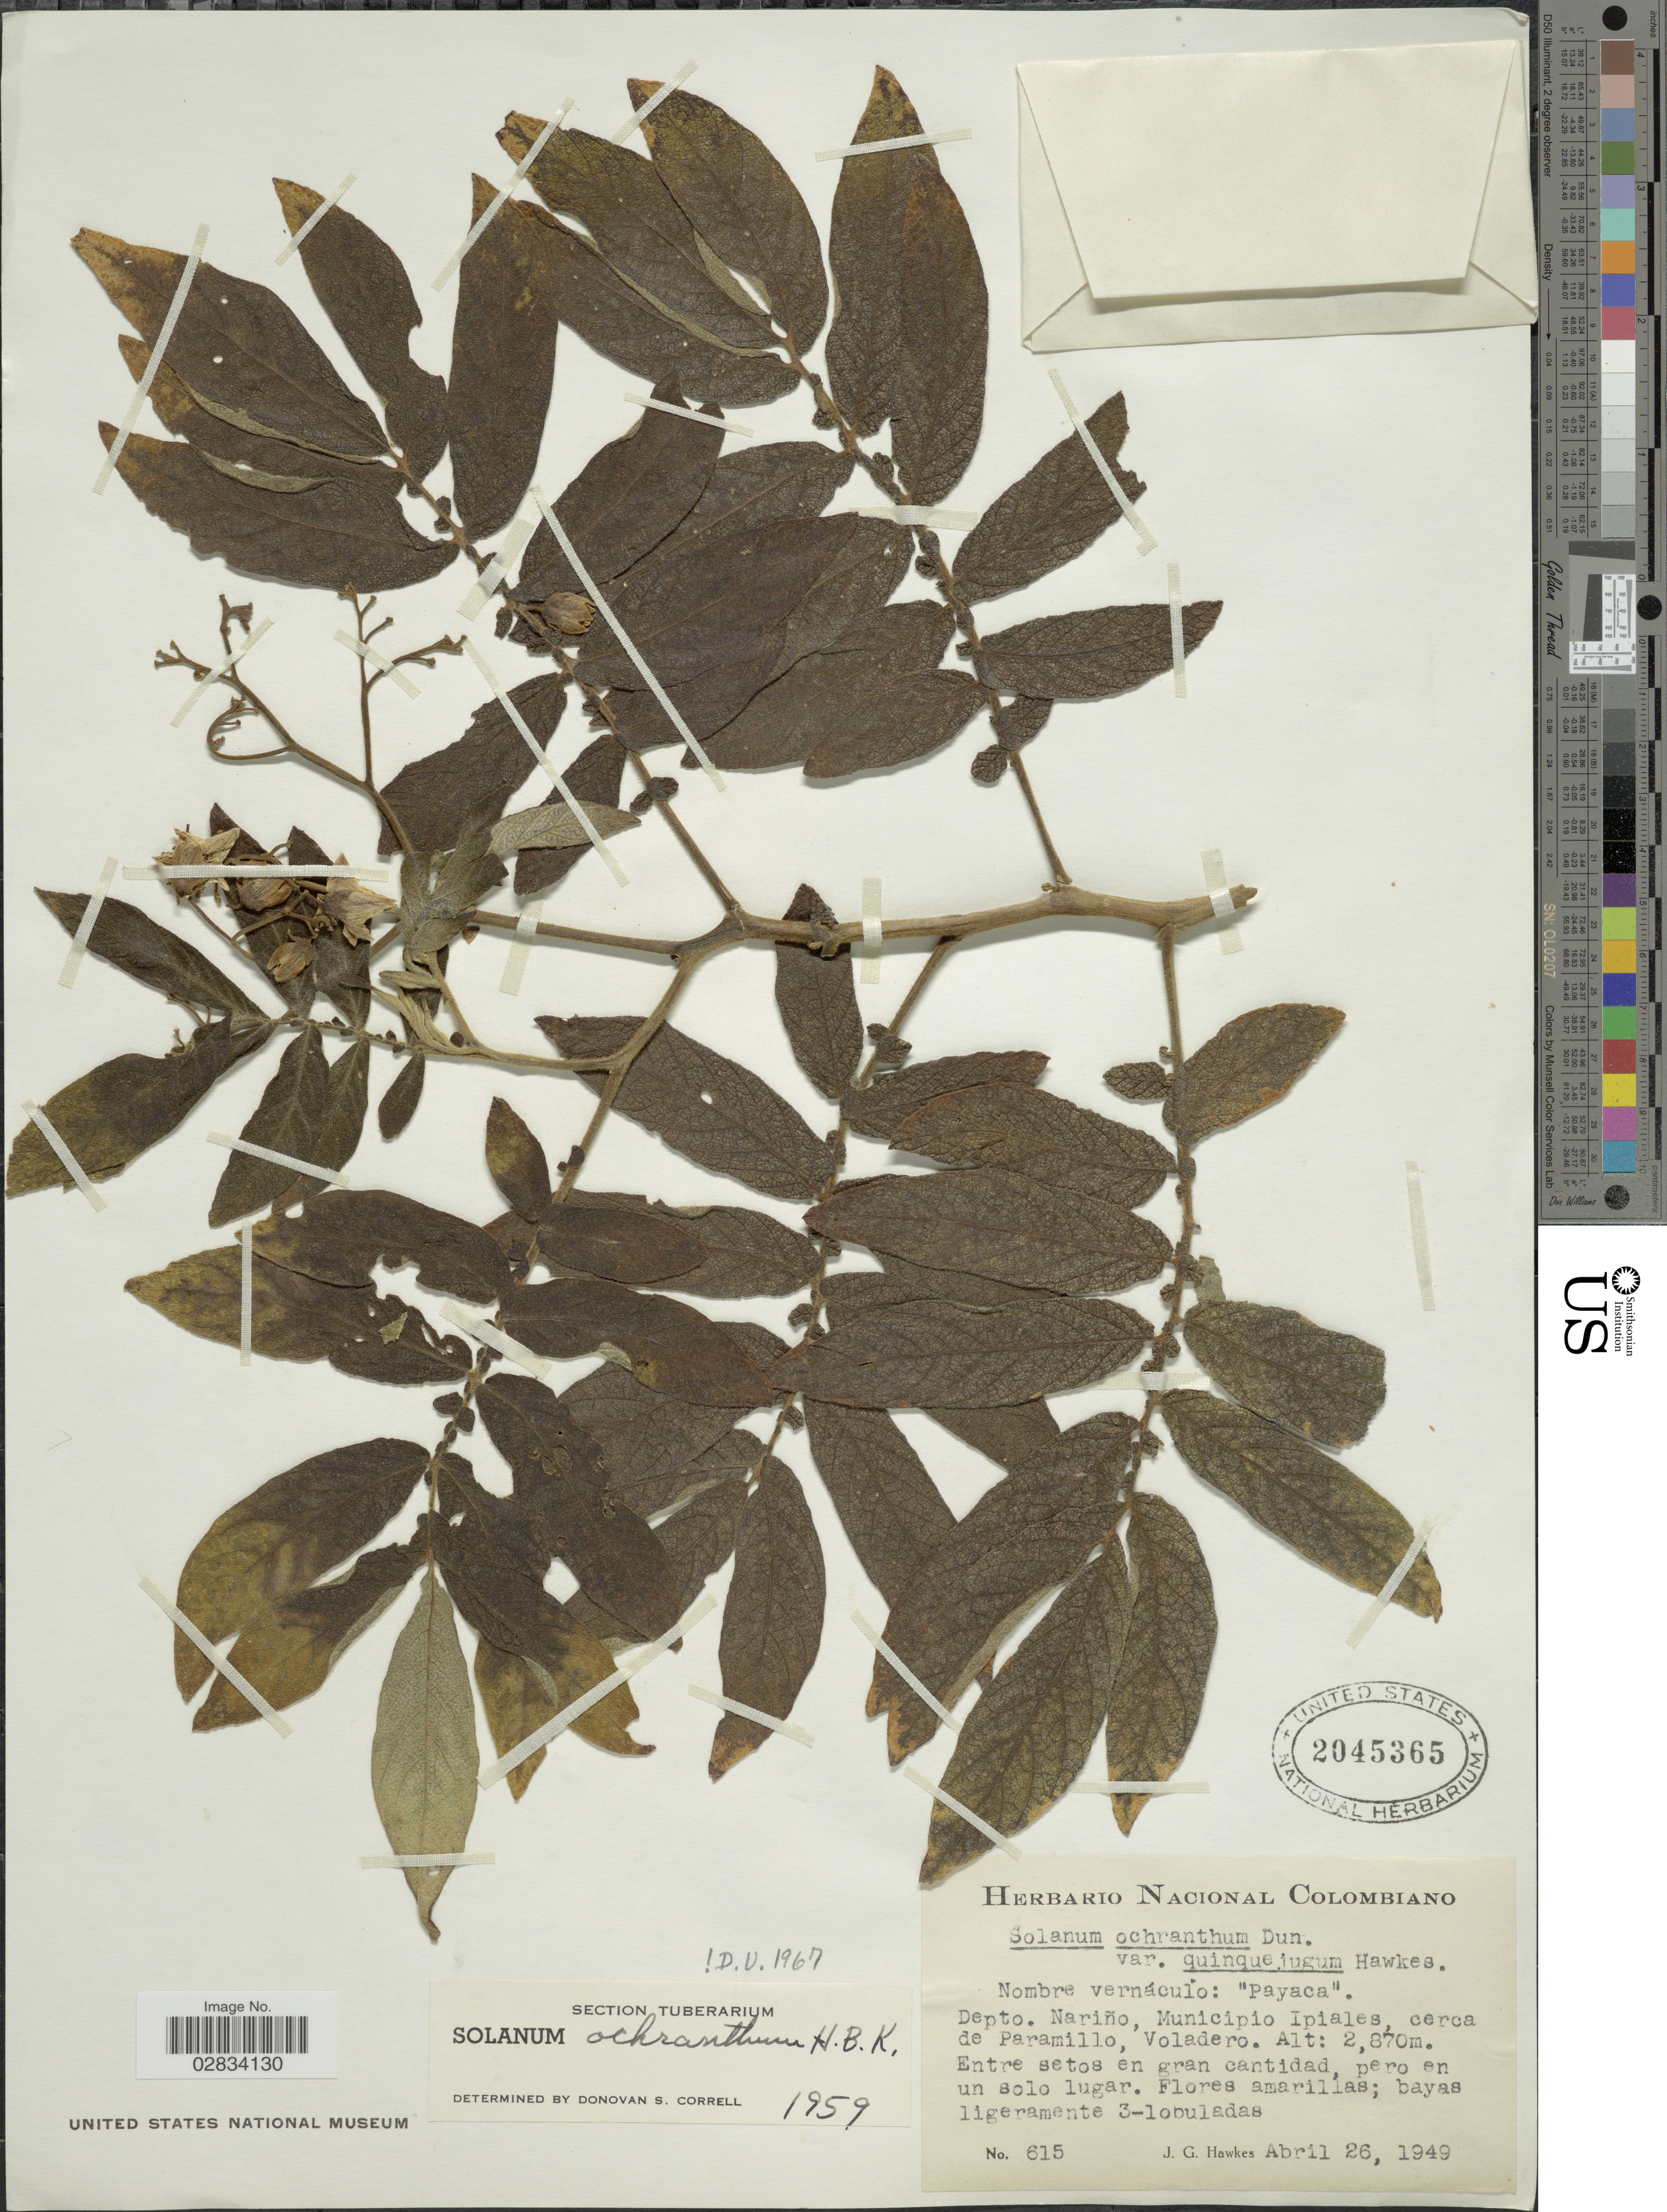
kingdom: Plantae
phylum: Tracheophyta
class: Magnoliopsida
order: Solanales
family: Solanaceae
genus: Solanum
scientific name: Solanum ochranthum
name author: Dunal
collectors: J. Hawkes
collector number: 615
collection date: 1949-04-26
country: Colombia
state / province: Nariño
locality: Depto. Nariño, Municipio Ipiales, cerca de Paramillo, Voladero.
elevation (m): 2870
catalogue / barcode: US 2045365